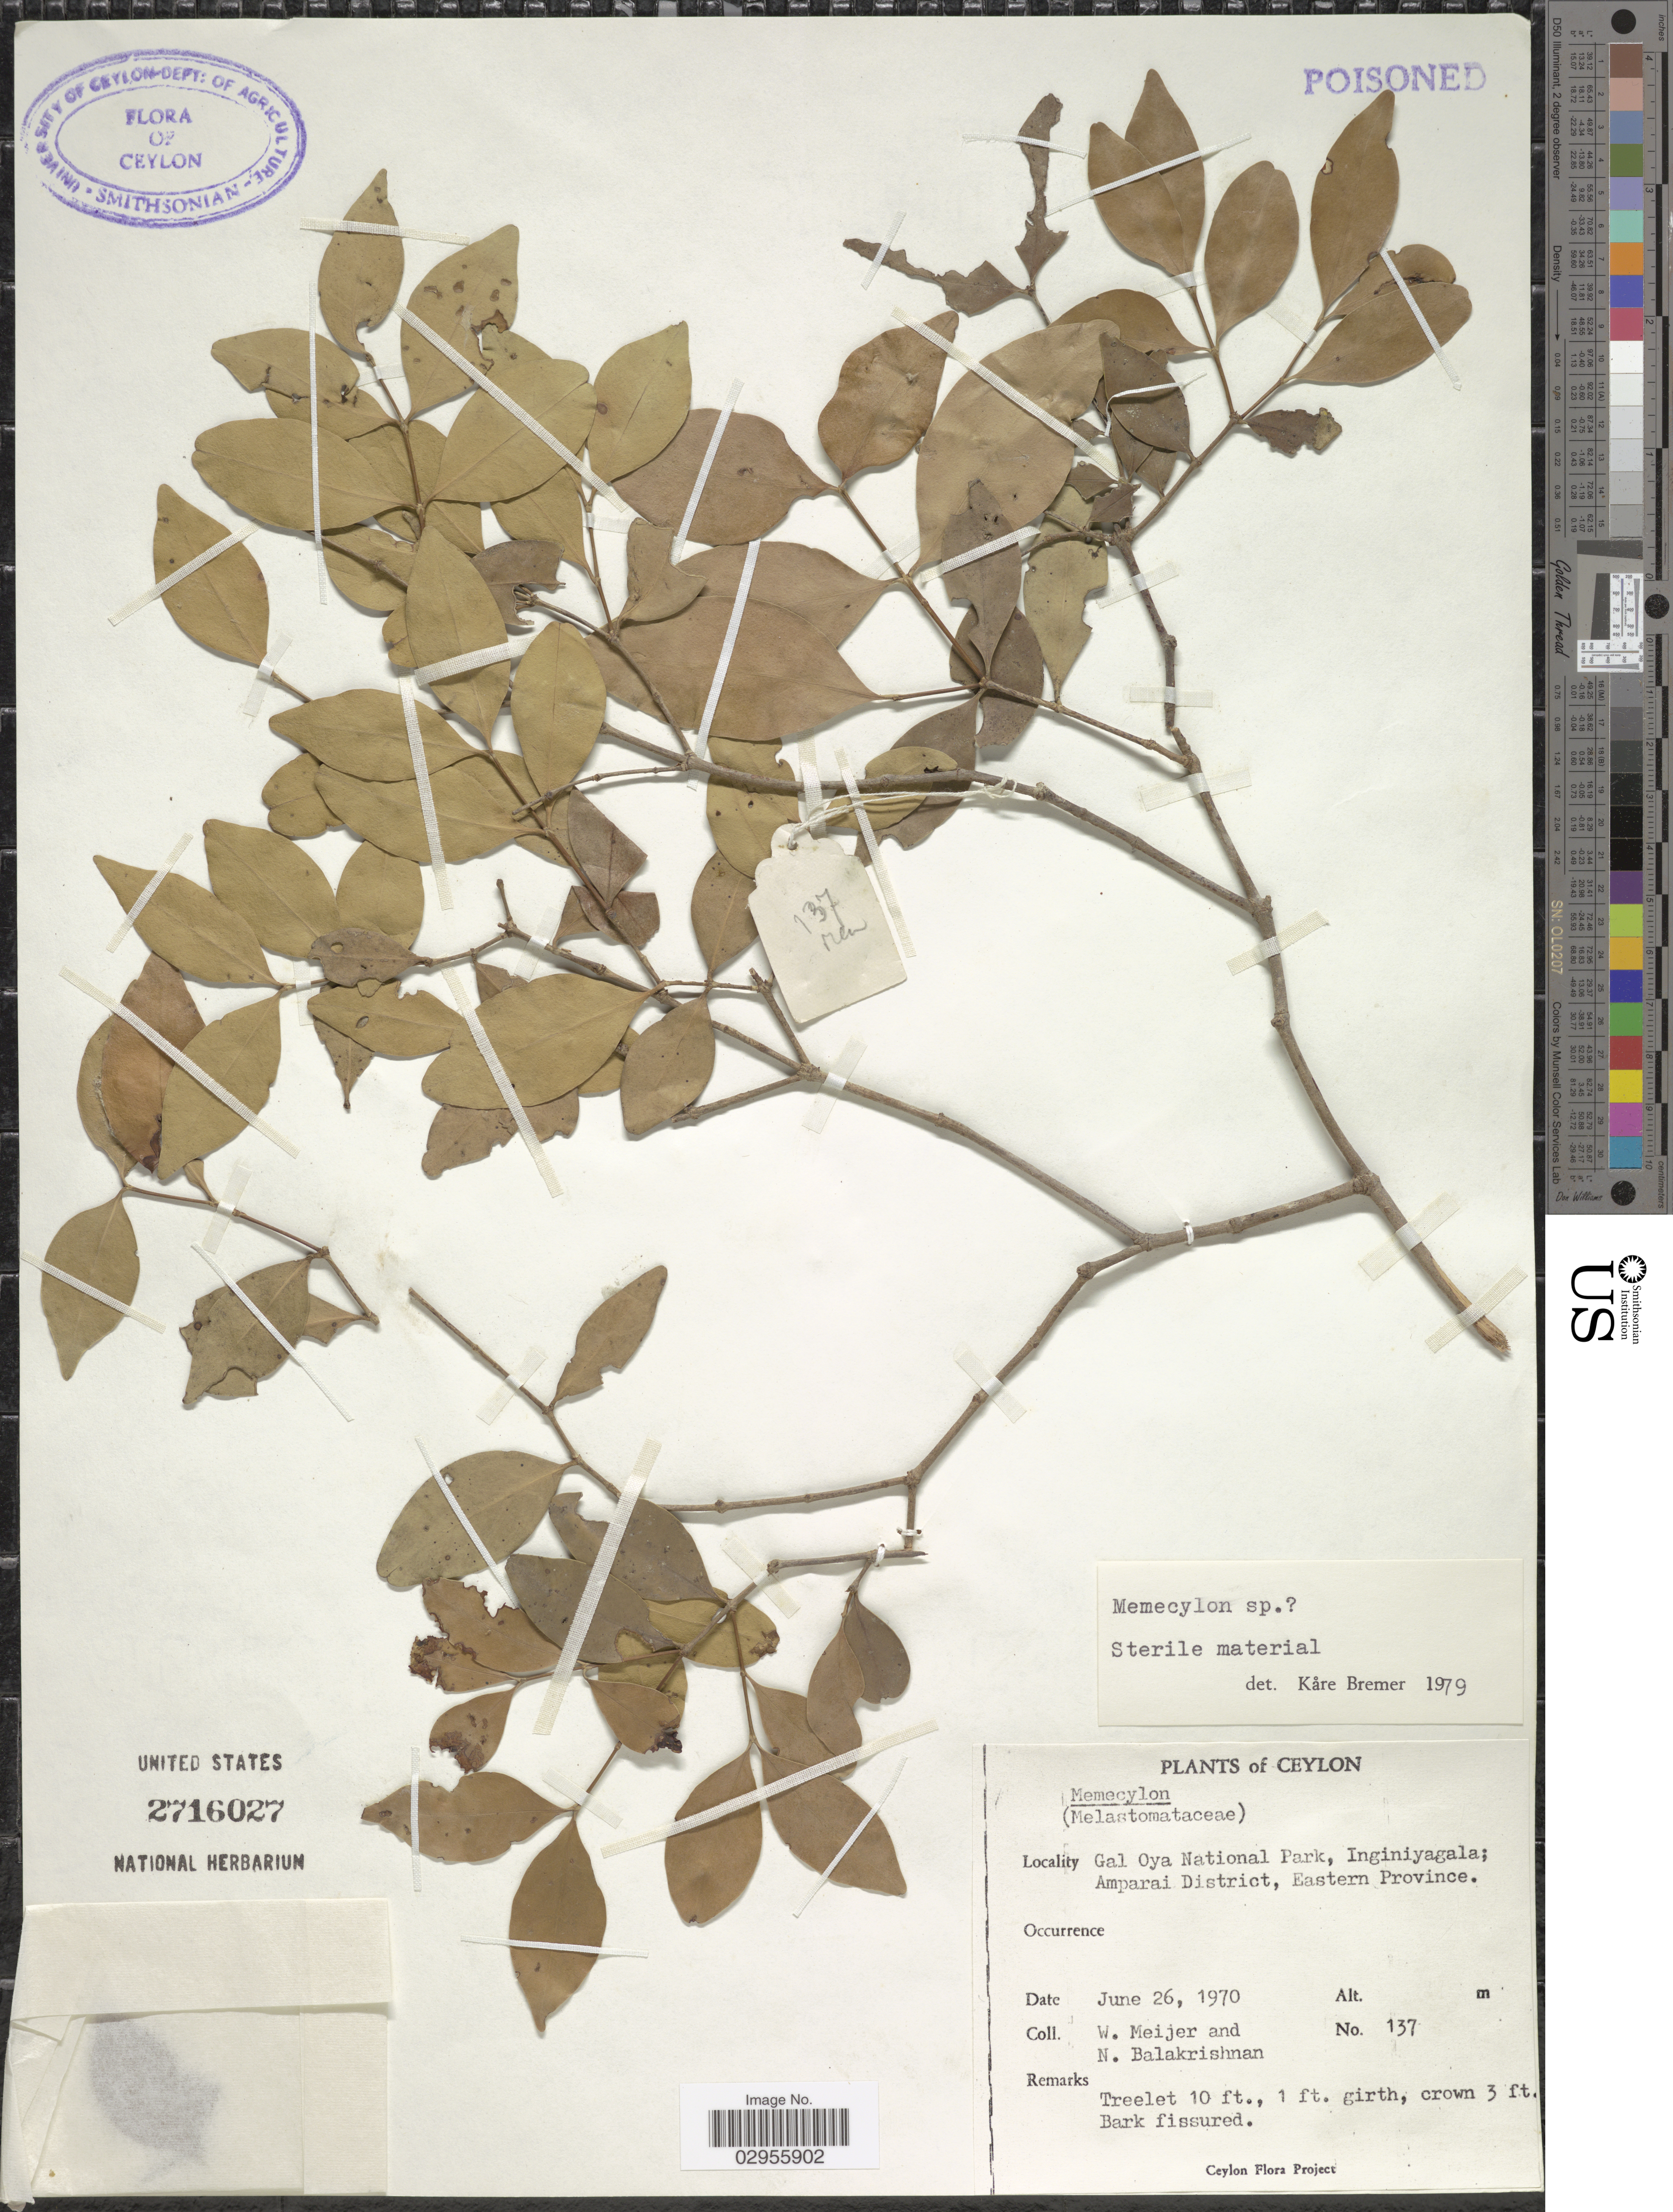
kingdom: Plantae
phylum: Tracheophyta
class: Magnoliopsida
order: Myrtales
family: Melastomataceae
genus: Memecylon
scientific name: Memecylon sp.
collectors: W. Meijer & N. Balakrishnan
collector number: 137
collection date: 1970-06-26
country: Sri Lanka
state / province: Eastern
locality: Ceylon. Gal Oya National Park, Inginiyagala; Amparai District.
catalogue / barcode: US 2716027